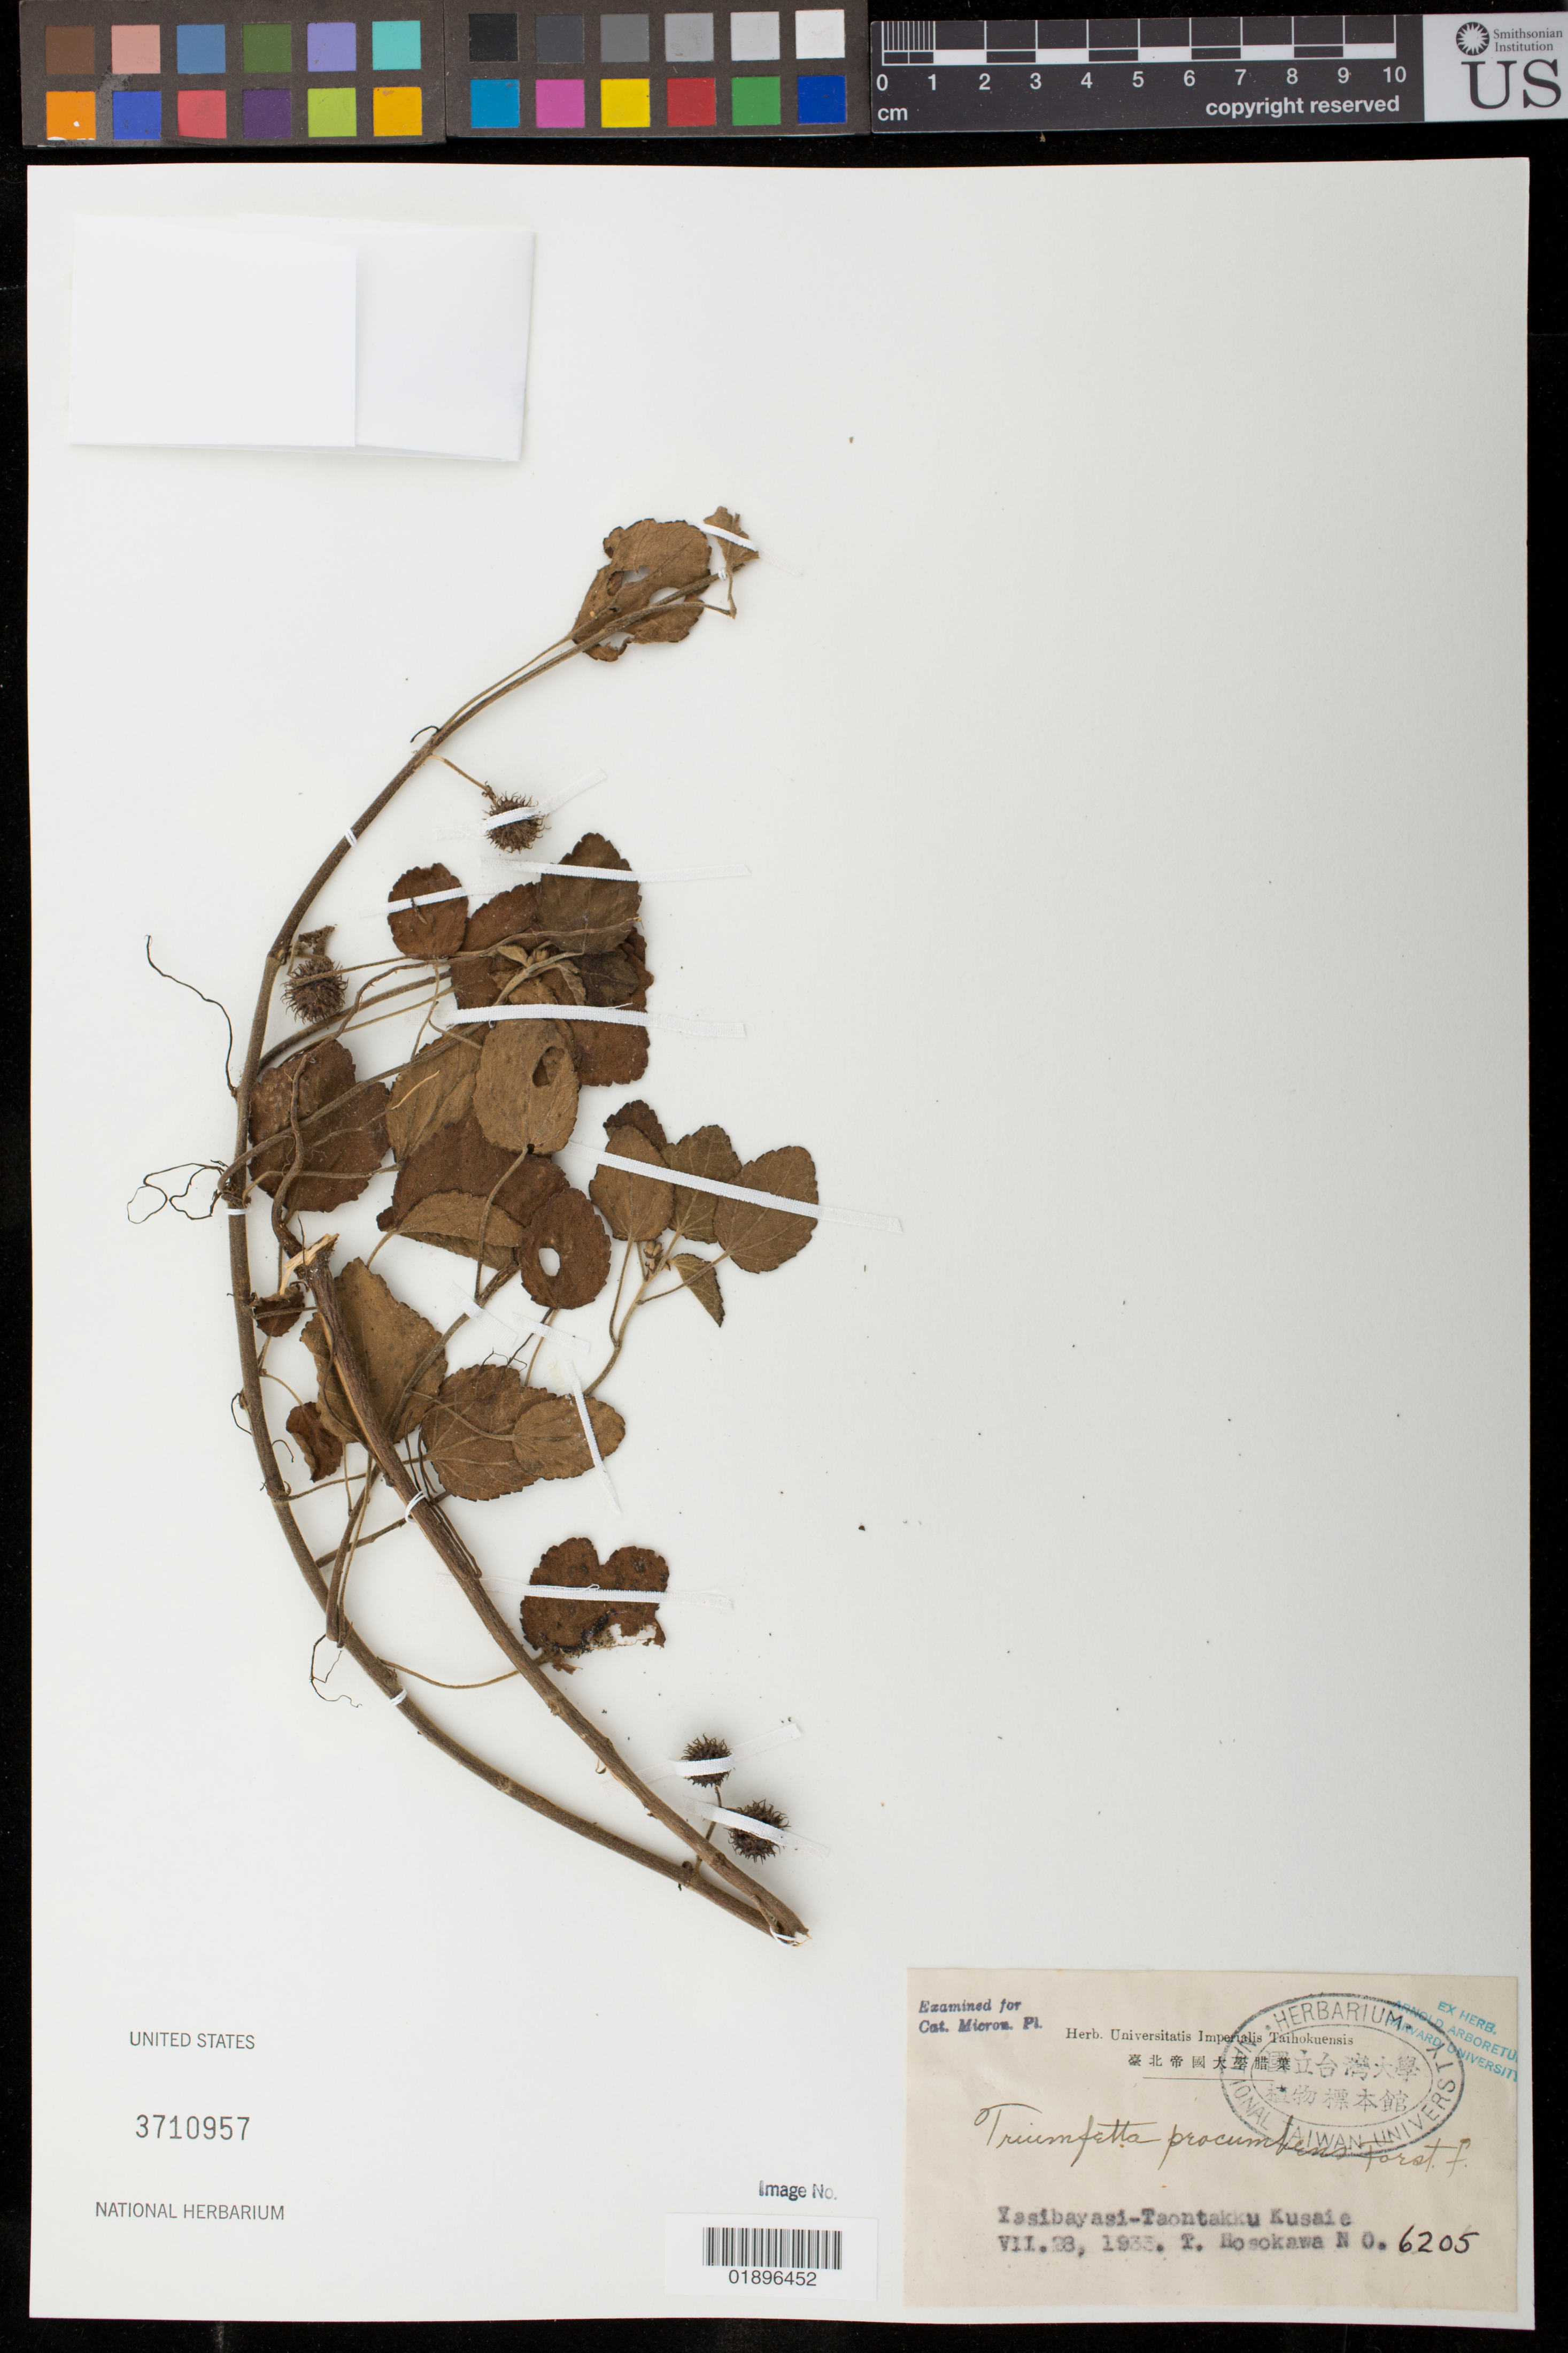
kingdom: Plantae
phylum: Tracheophyta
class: Magnoliopsida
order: Malvales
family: Malvaceae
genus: Triumfetta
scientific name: Triumfetta procumbens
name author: G. Forst.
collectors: T. Hosokawa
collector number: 6205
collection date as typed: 28 Jul 1933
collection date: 1933-07-28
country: Micronesia, Federated States of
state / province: Kosrae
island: Kosrae [Kusaie]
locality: Yasibayasi-Taontakku Kusaie.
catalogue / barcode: US 3710957